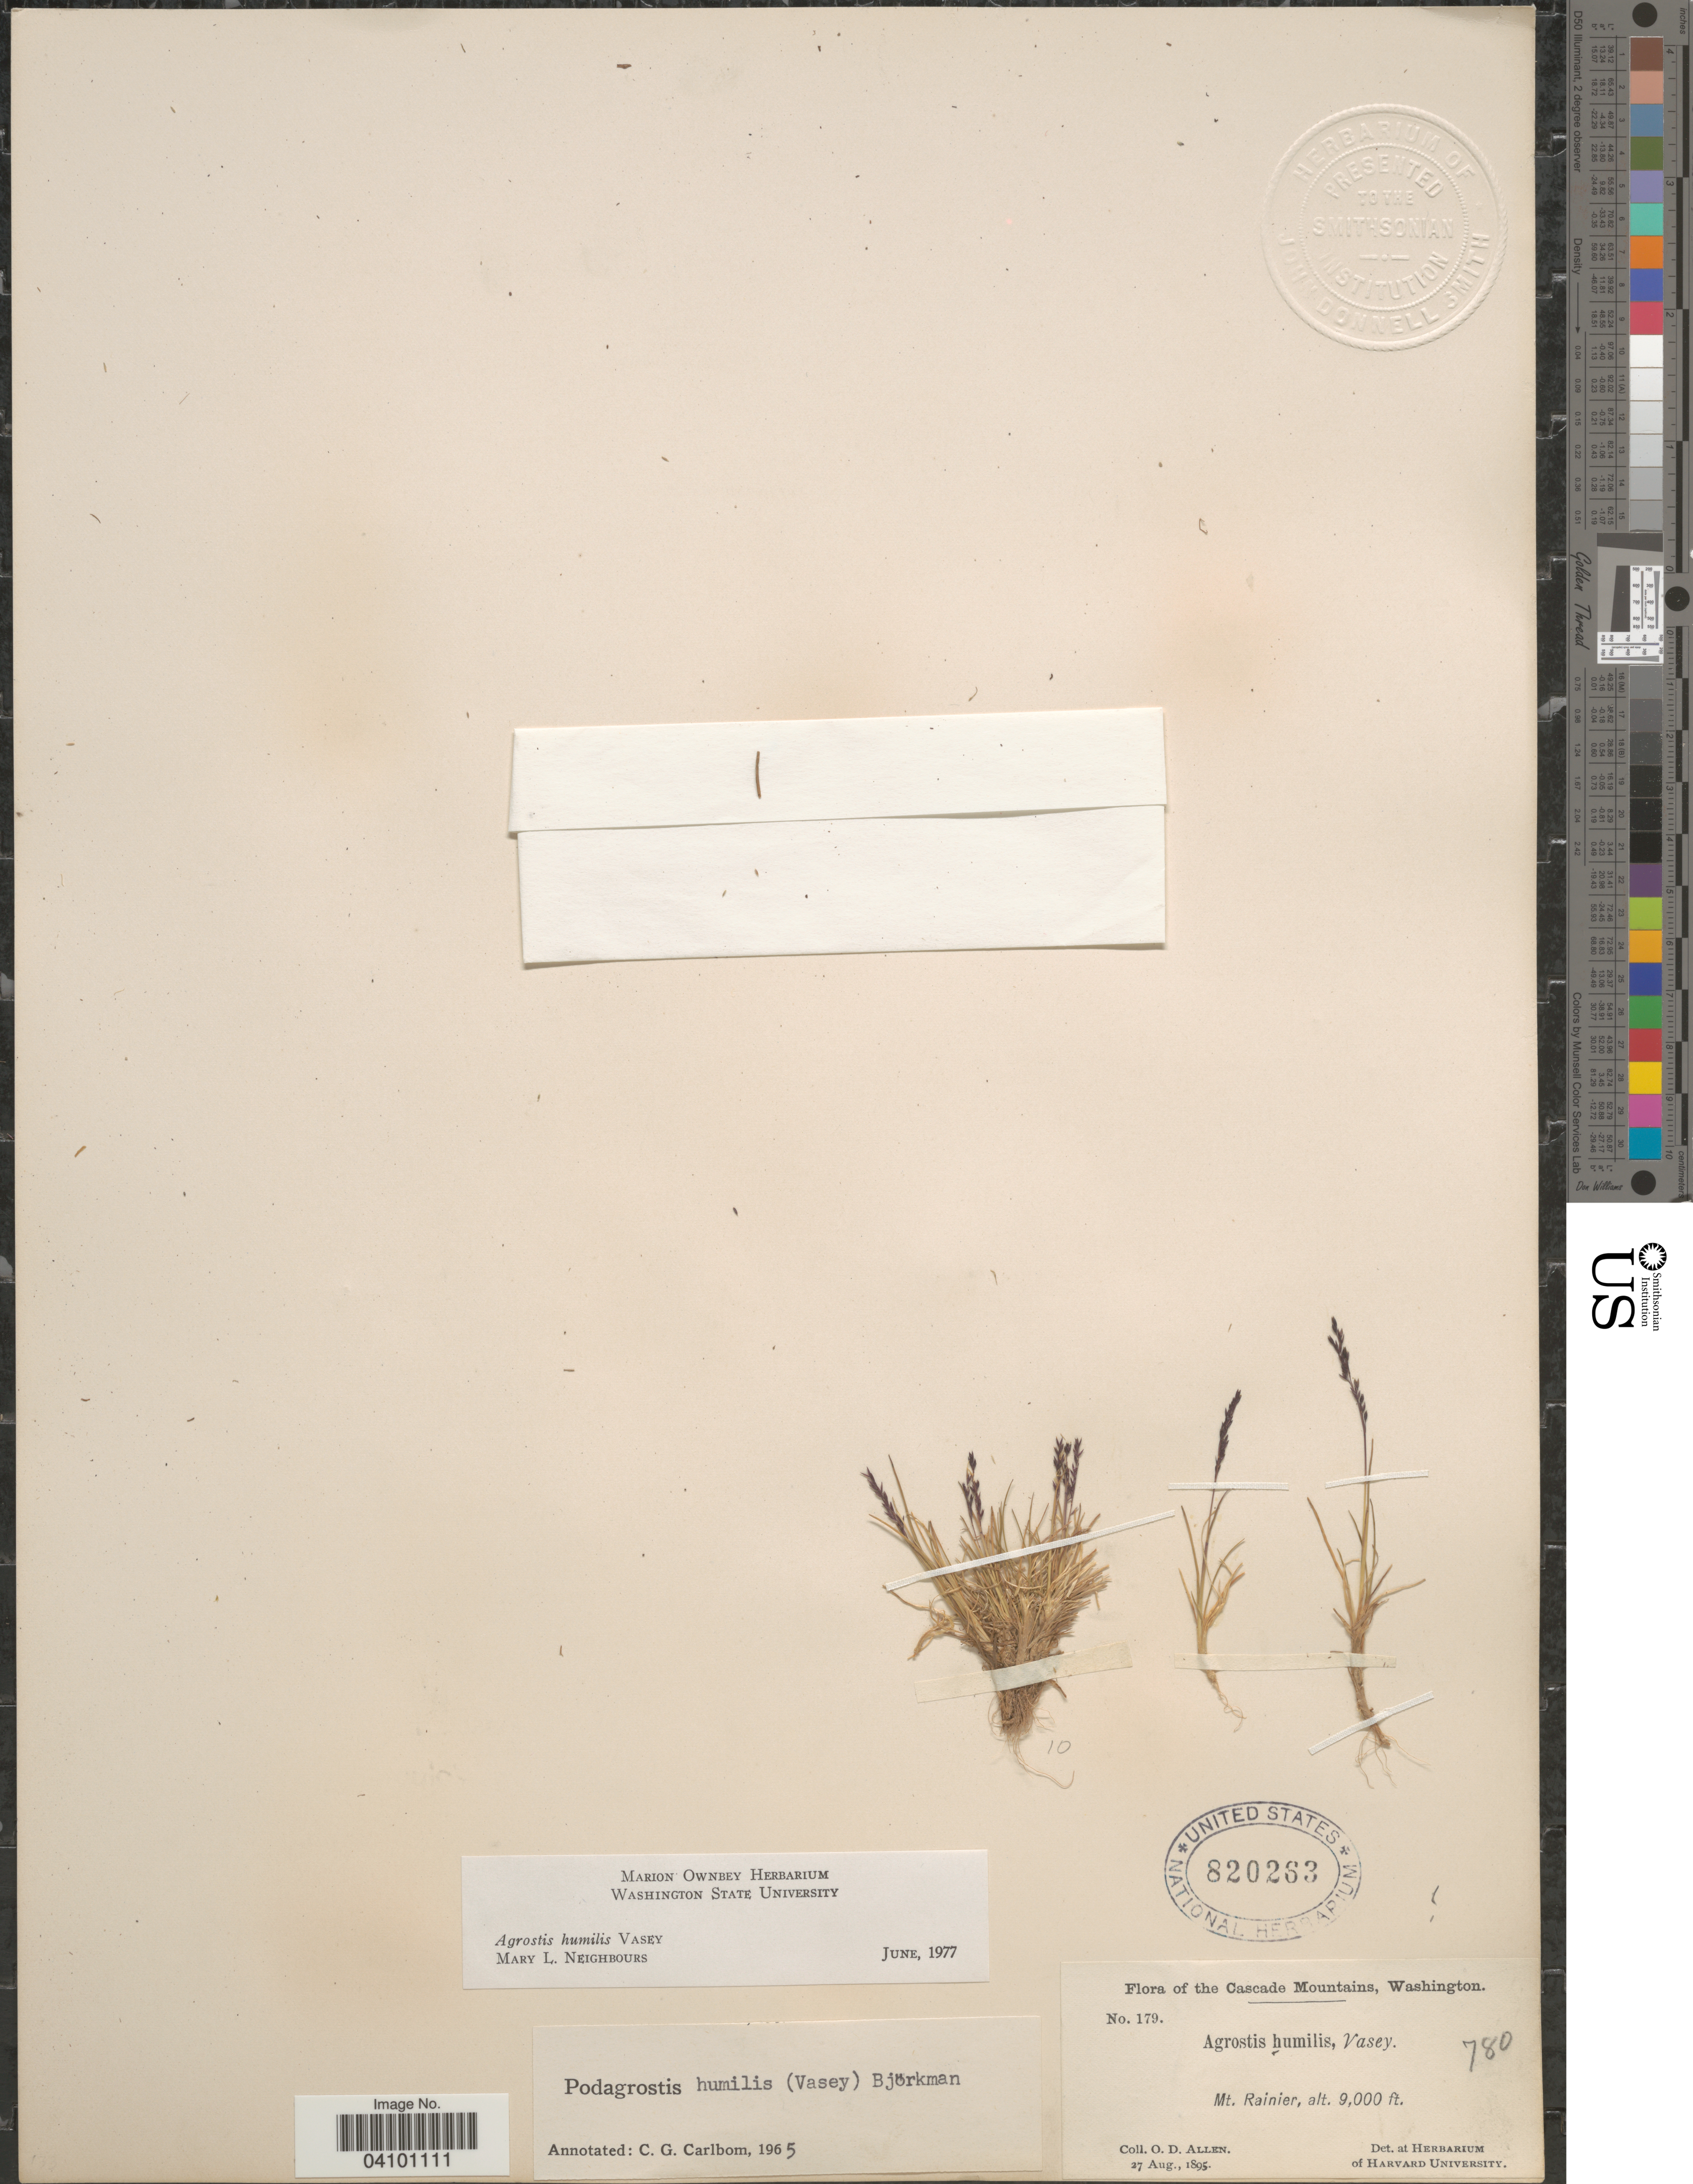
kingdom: Plantae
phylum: Tracheophyta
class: Liliopsida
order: Poales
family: Poaceae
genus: Podagrostis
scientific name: Podagrostis humilis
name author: (Vasey) Björkman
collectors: O. D. Allen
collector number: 179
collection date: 1895-08-27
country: United States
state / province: Washington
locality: Cascade Mountains. Mt. Rainier.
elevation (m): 2743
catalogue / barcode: US 820263